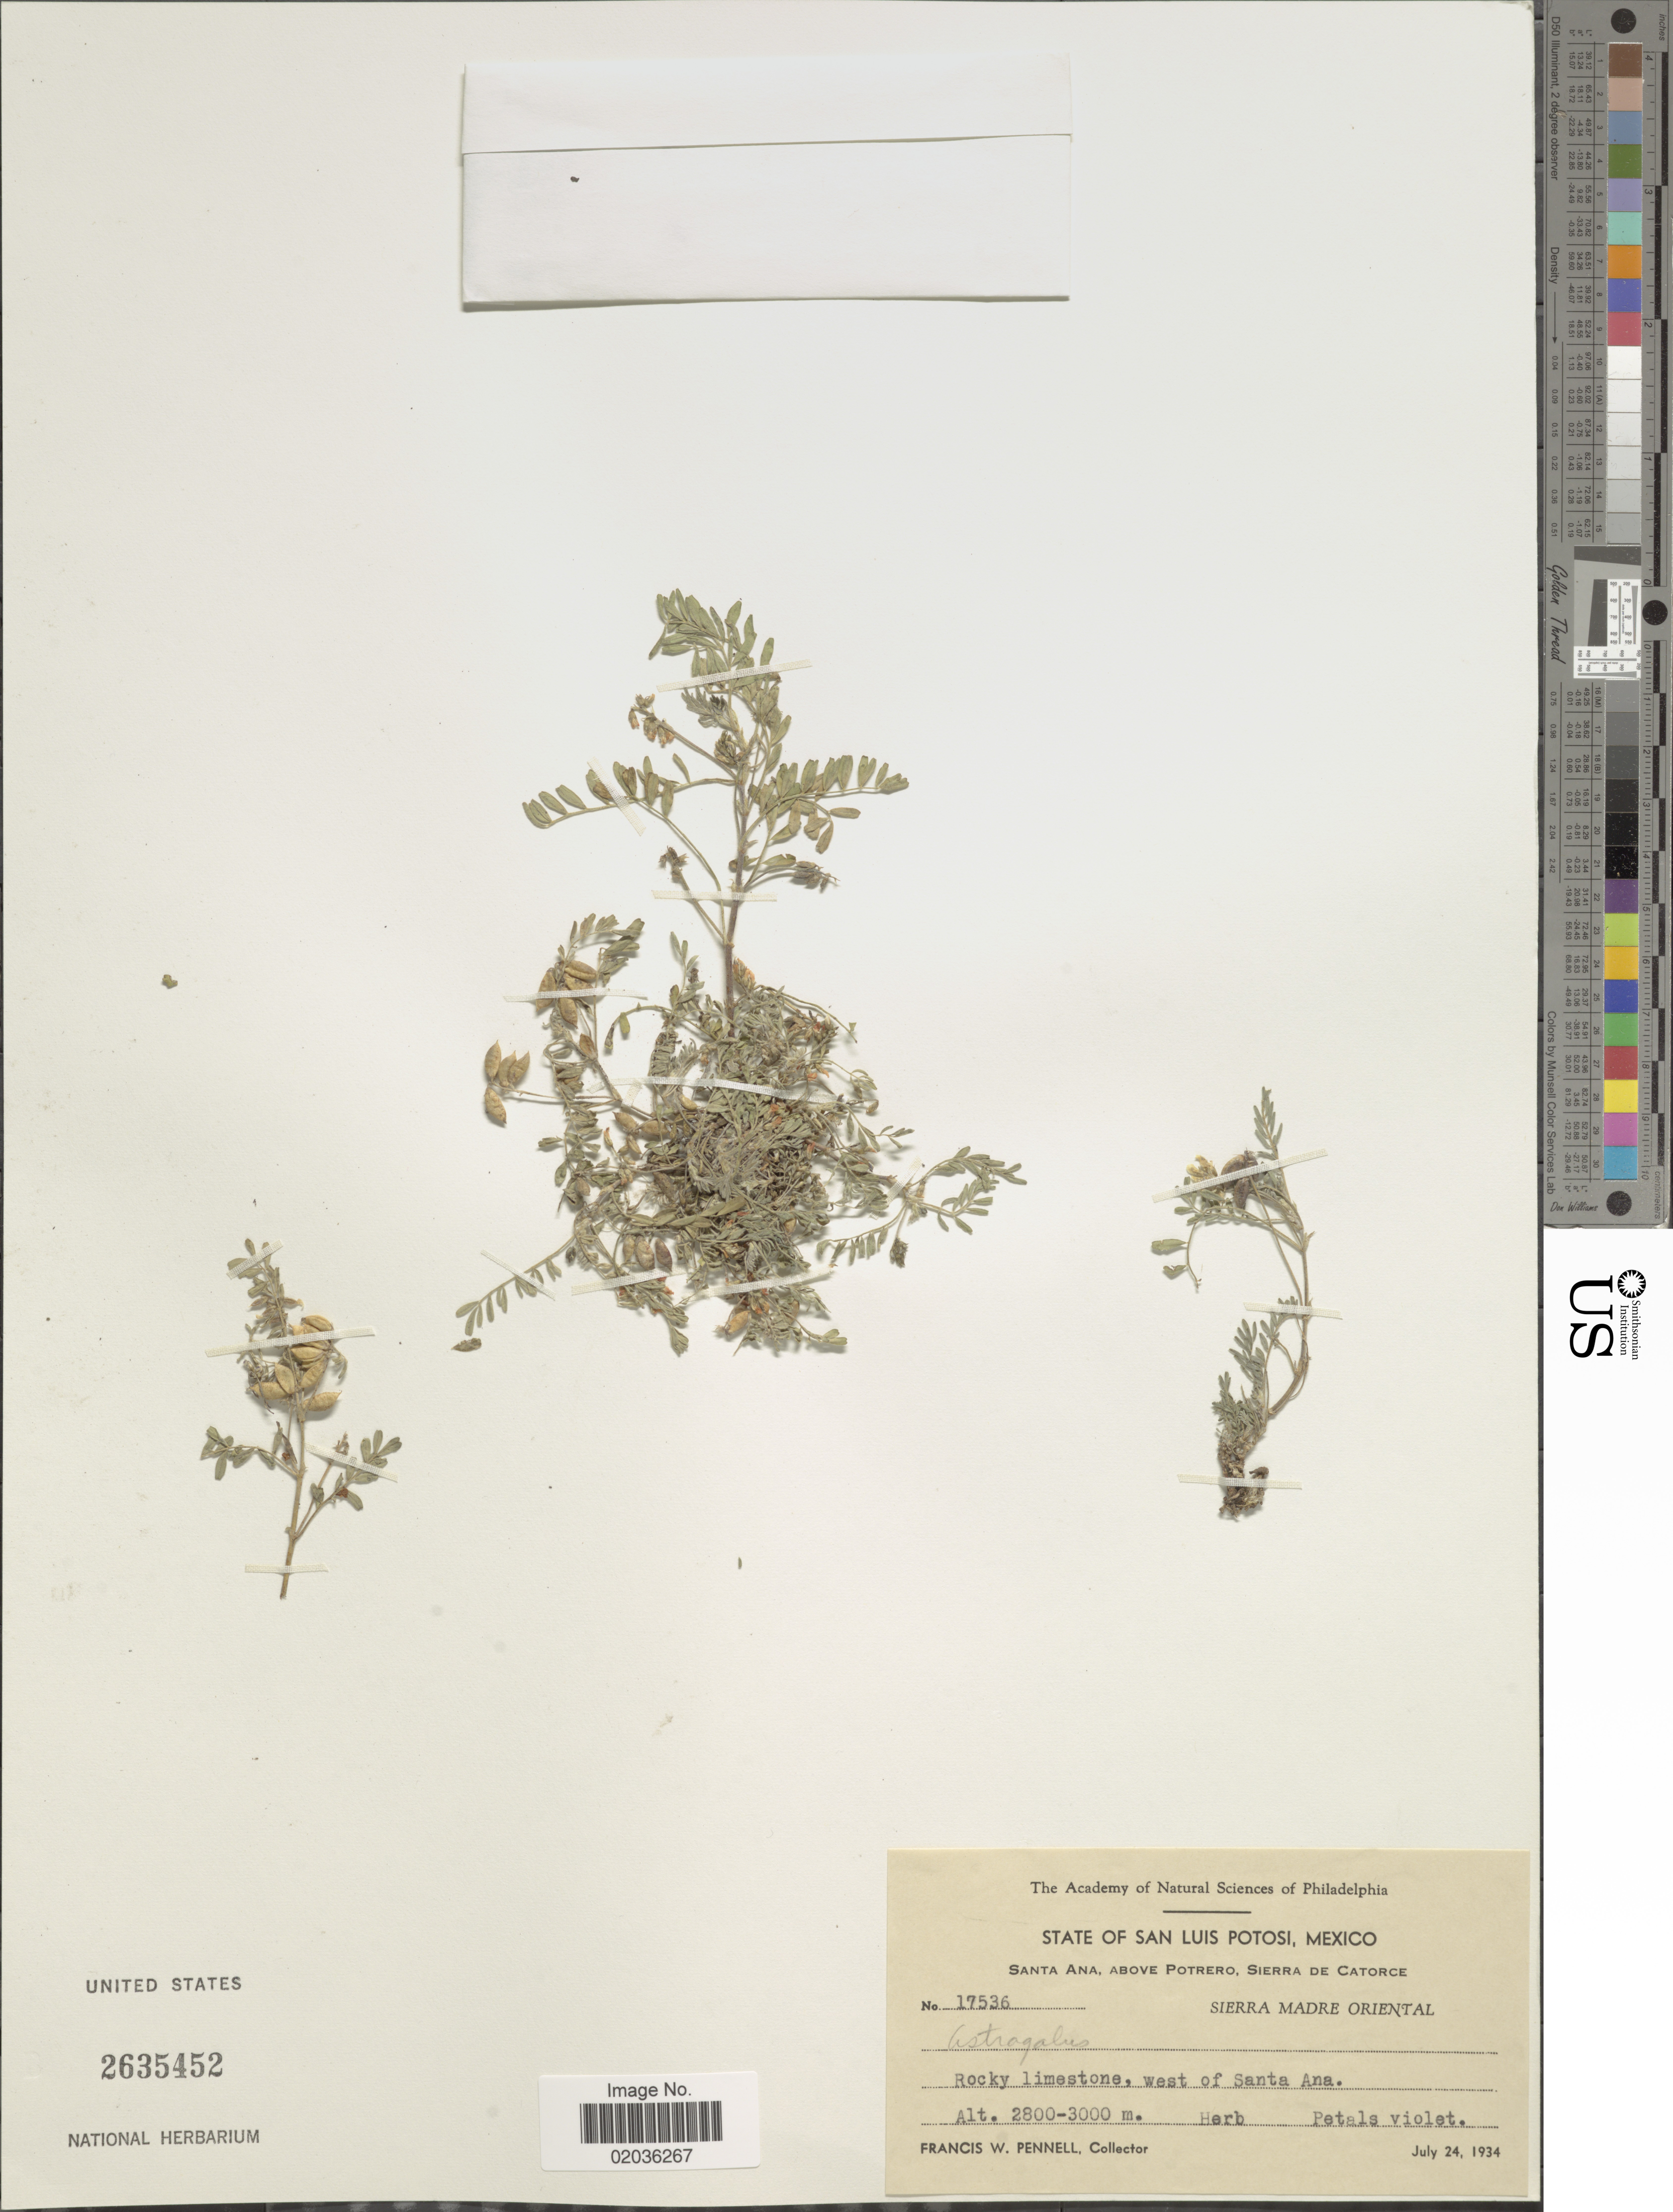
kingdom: Plantae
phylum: Tracheophyta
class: Magnoliopsida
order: Fabales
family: Fabaceae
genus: Astragalus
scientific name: Astragalus purpusii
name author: M.E. Jones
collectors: F. W. Pennell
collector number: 17536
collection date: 1934-07-24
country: Mexico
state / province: San Luis Potosí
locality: Santa Ana, Above Potrero, Sierra de Catorce, Sierra Madre Oriental, Rocky limestone, west of Santa Ana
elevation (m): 2800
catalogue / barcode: US 2635452